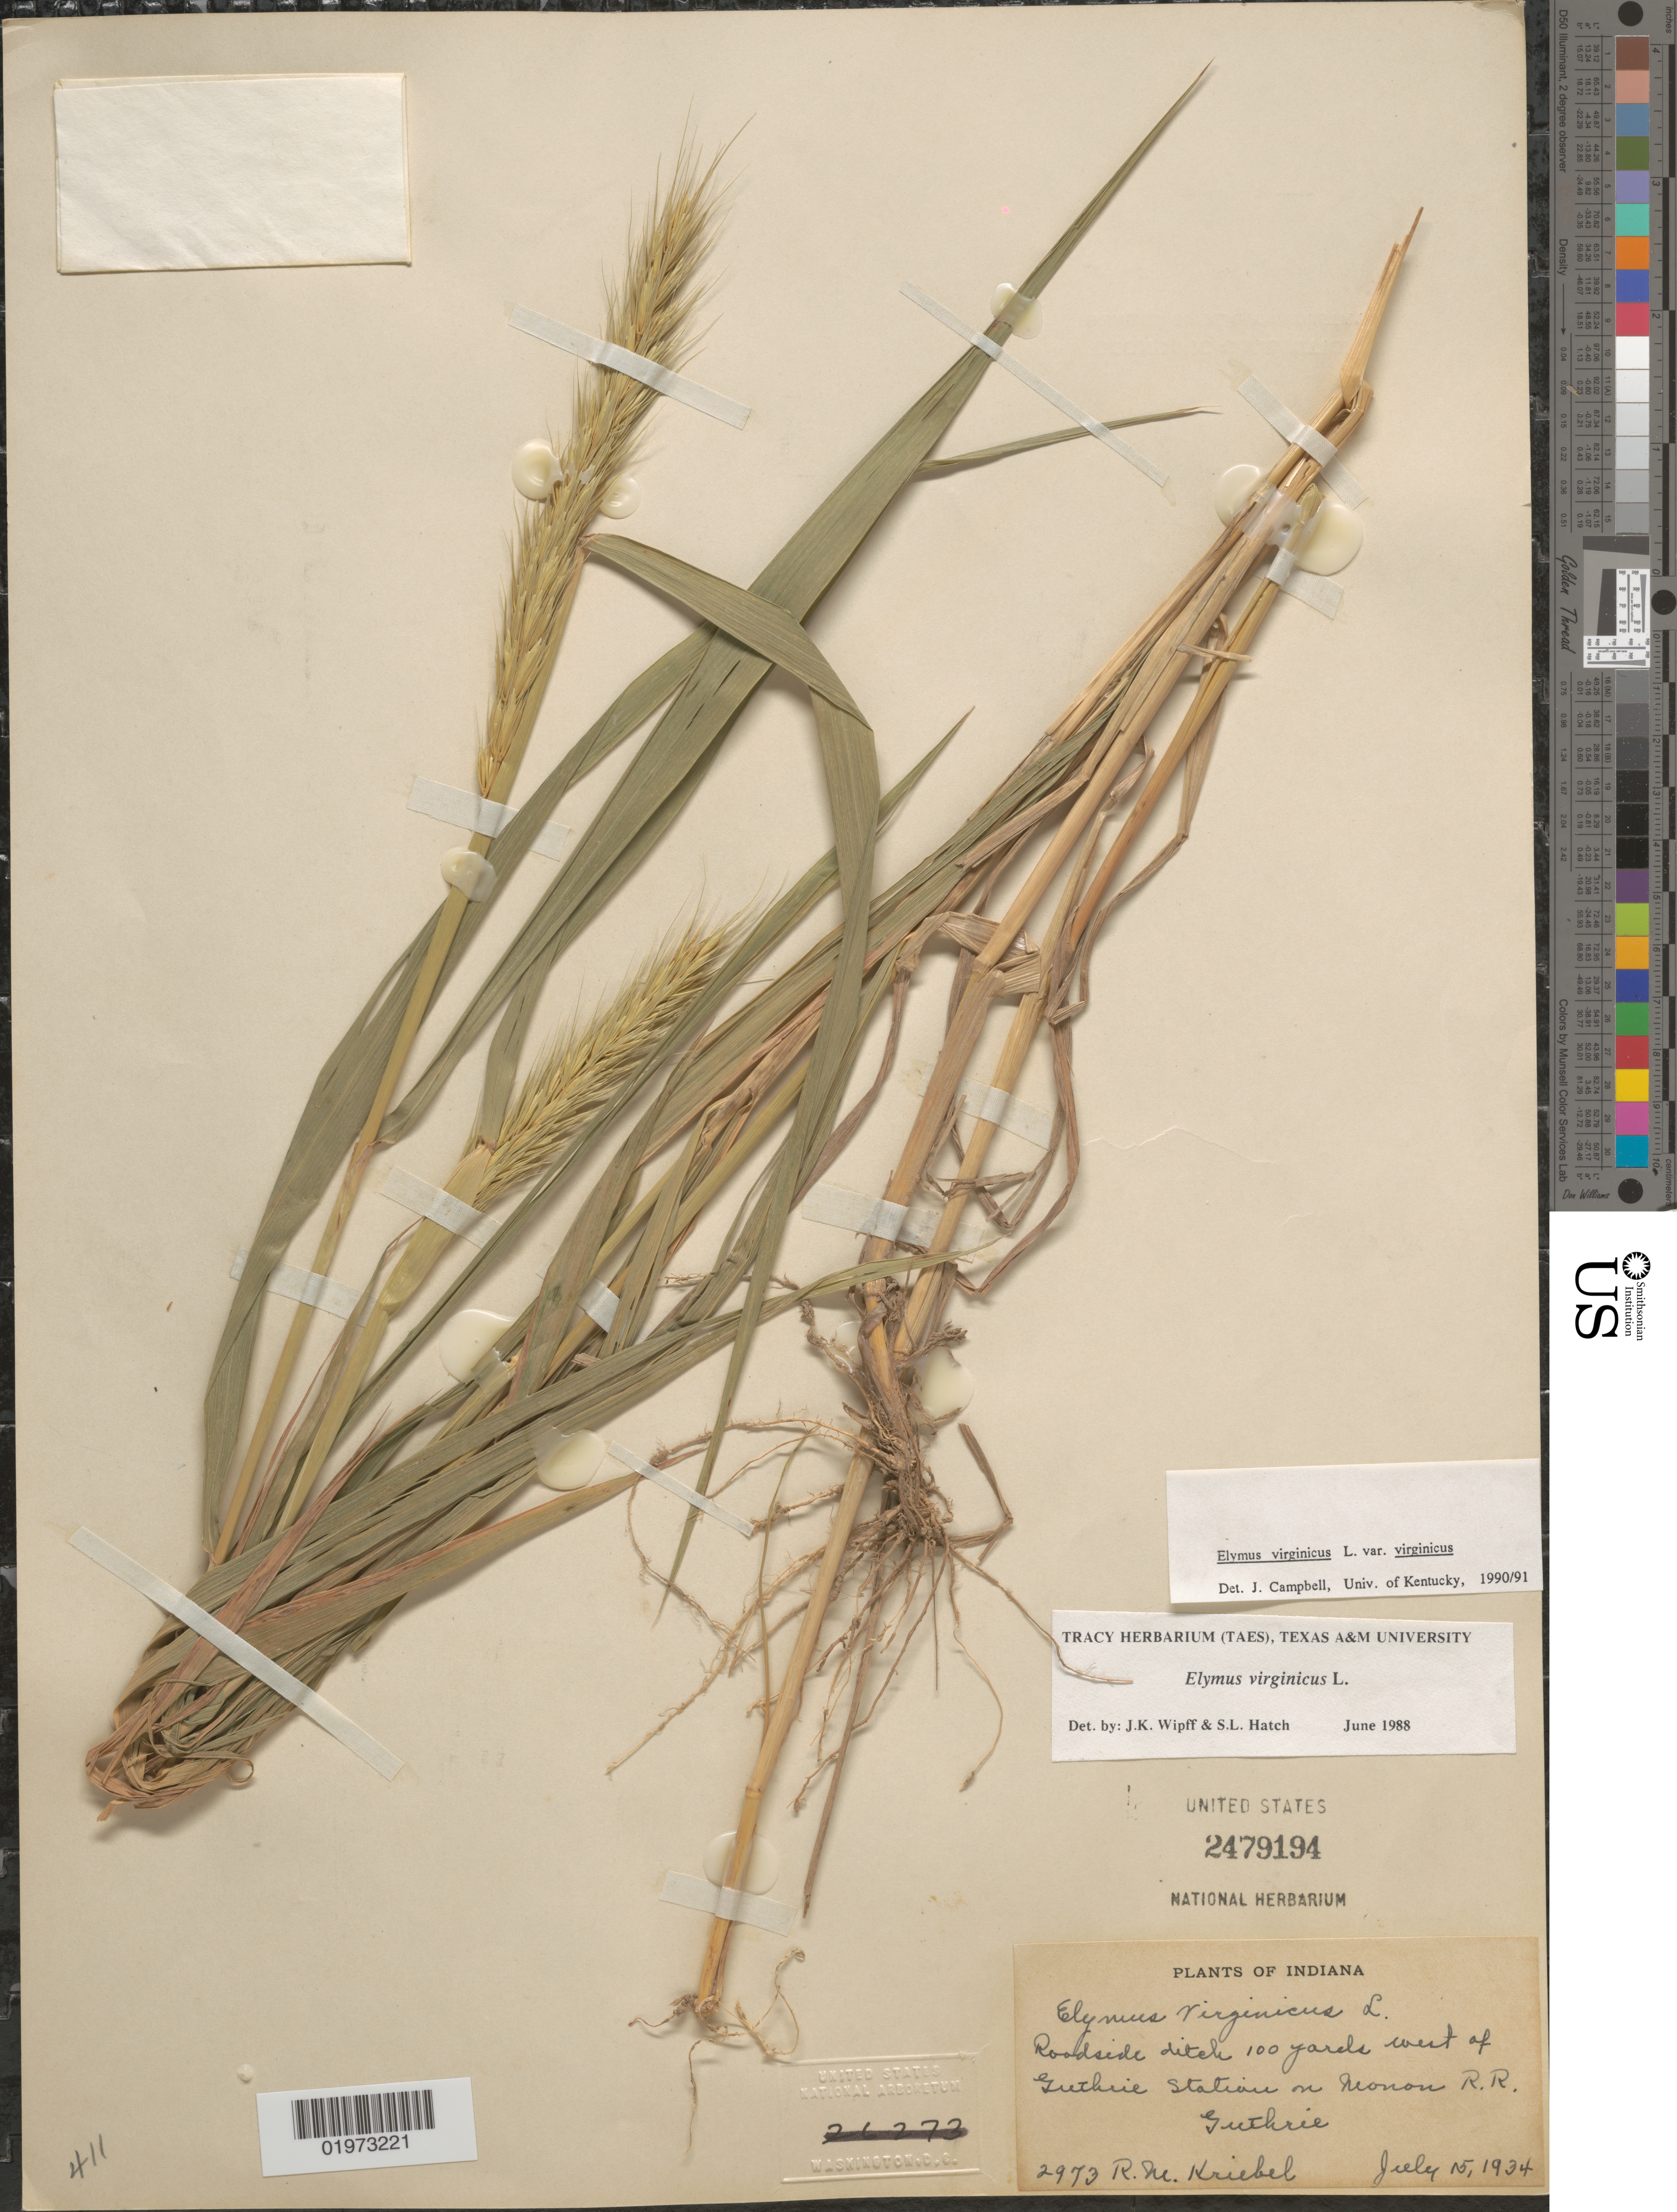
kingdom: Plantae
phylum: Tracheophyta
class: Liliopsida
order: Poales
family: Poaceae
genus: Elymus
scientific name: Elymus virginicus var. virginicus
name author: L.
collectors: R. M. Kriebel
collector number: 2973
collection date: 1934-07-15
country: United States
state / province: Indiana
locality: Roadside ditch 100 yards west of Guthrie Station on Monon R.R. Guthrie.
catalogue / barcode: US 2479194